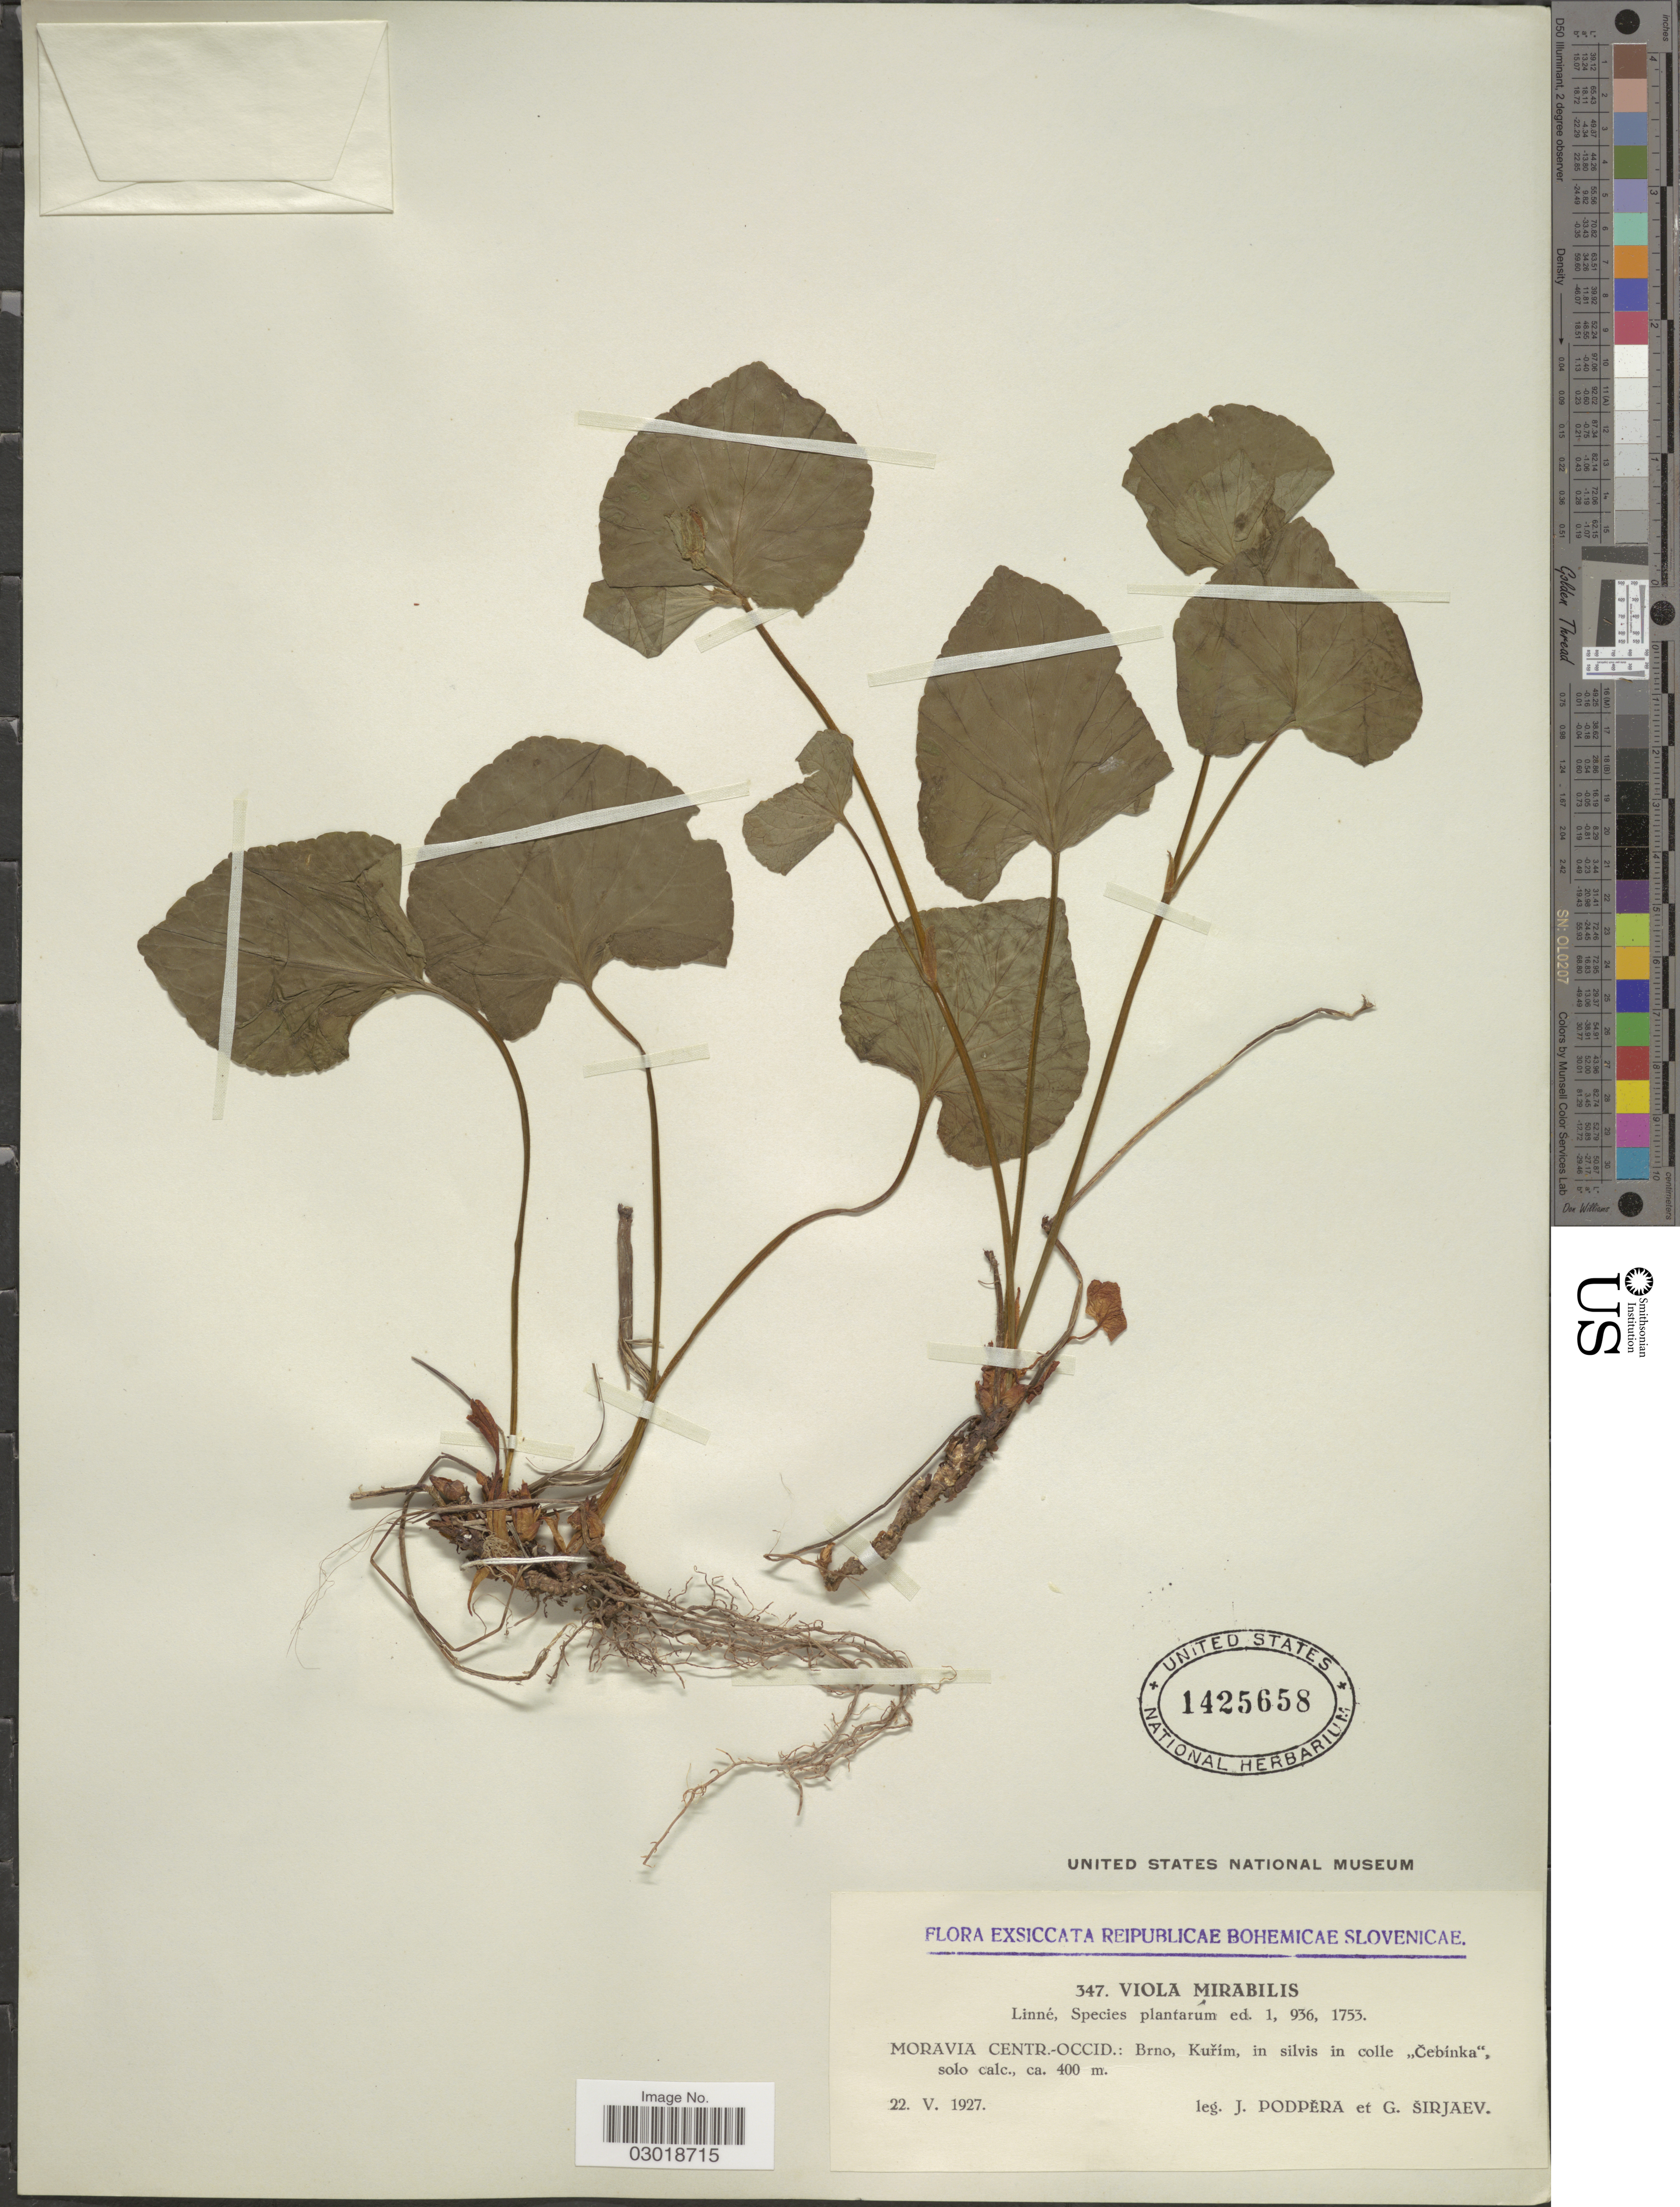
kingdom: Plantae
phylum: Tracheophyta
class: Magnoliopsida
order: Malpighiales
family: Violaceae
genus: Viola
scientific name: Viola mirabilis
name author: L.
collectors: J. Podpera & G. Sirjaev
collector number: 347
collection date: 1927-05-22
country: Czechia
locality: Reipublicae Bohemicae Slovenicae, Moravia Centr.-Occid.: Brno, Kurim, in silvis in colle "Cebinka".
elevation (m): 400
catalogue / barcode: US 1425658